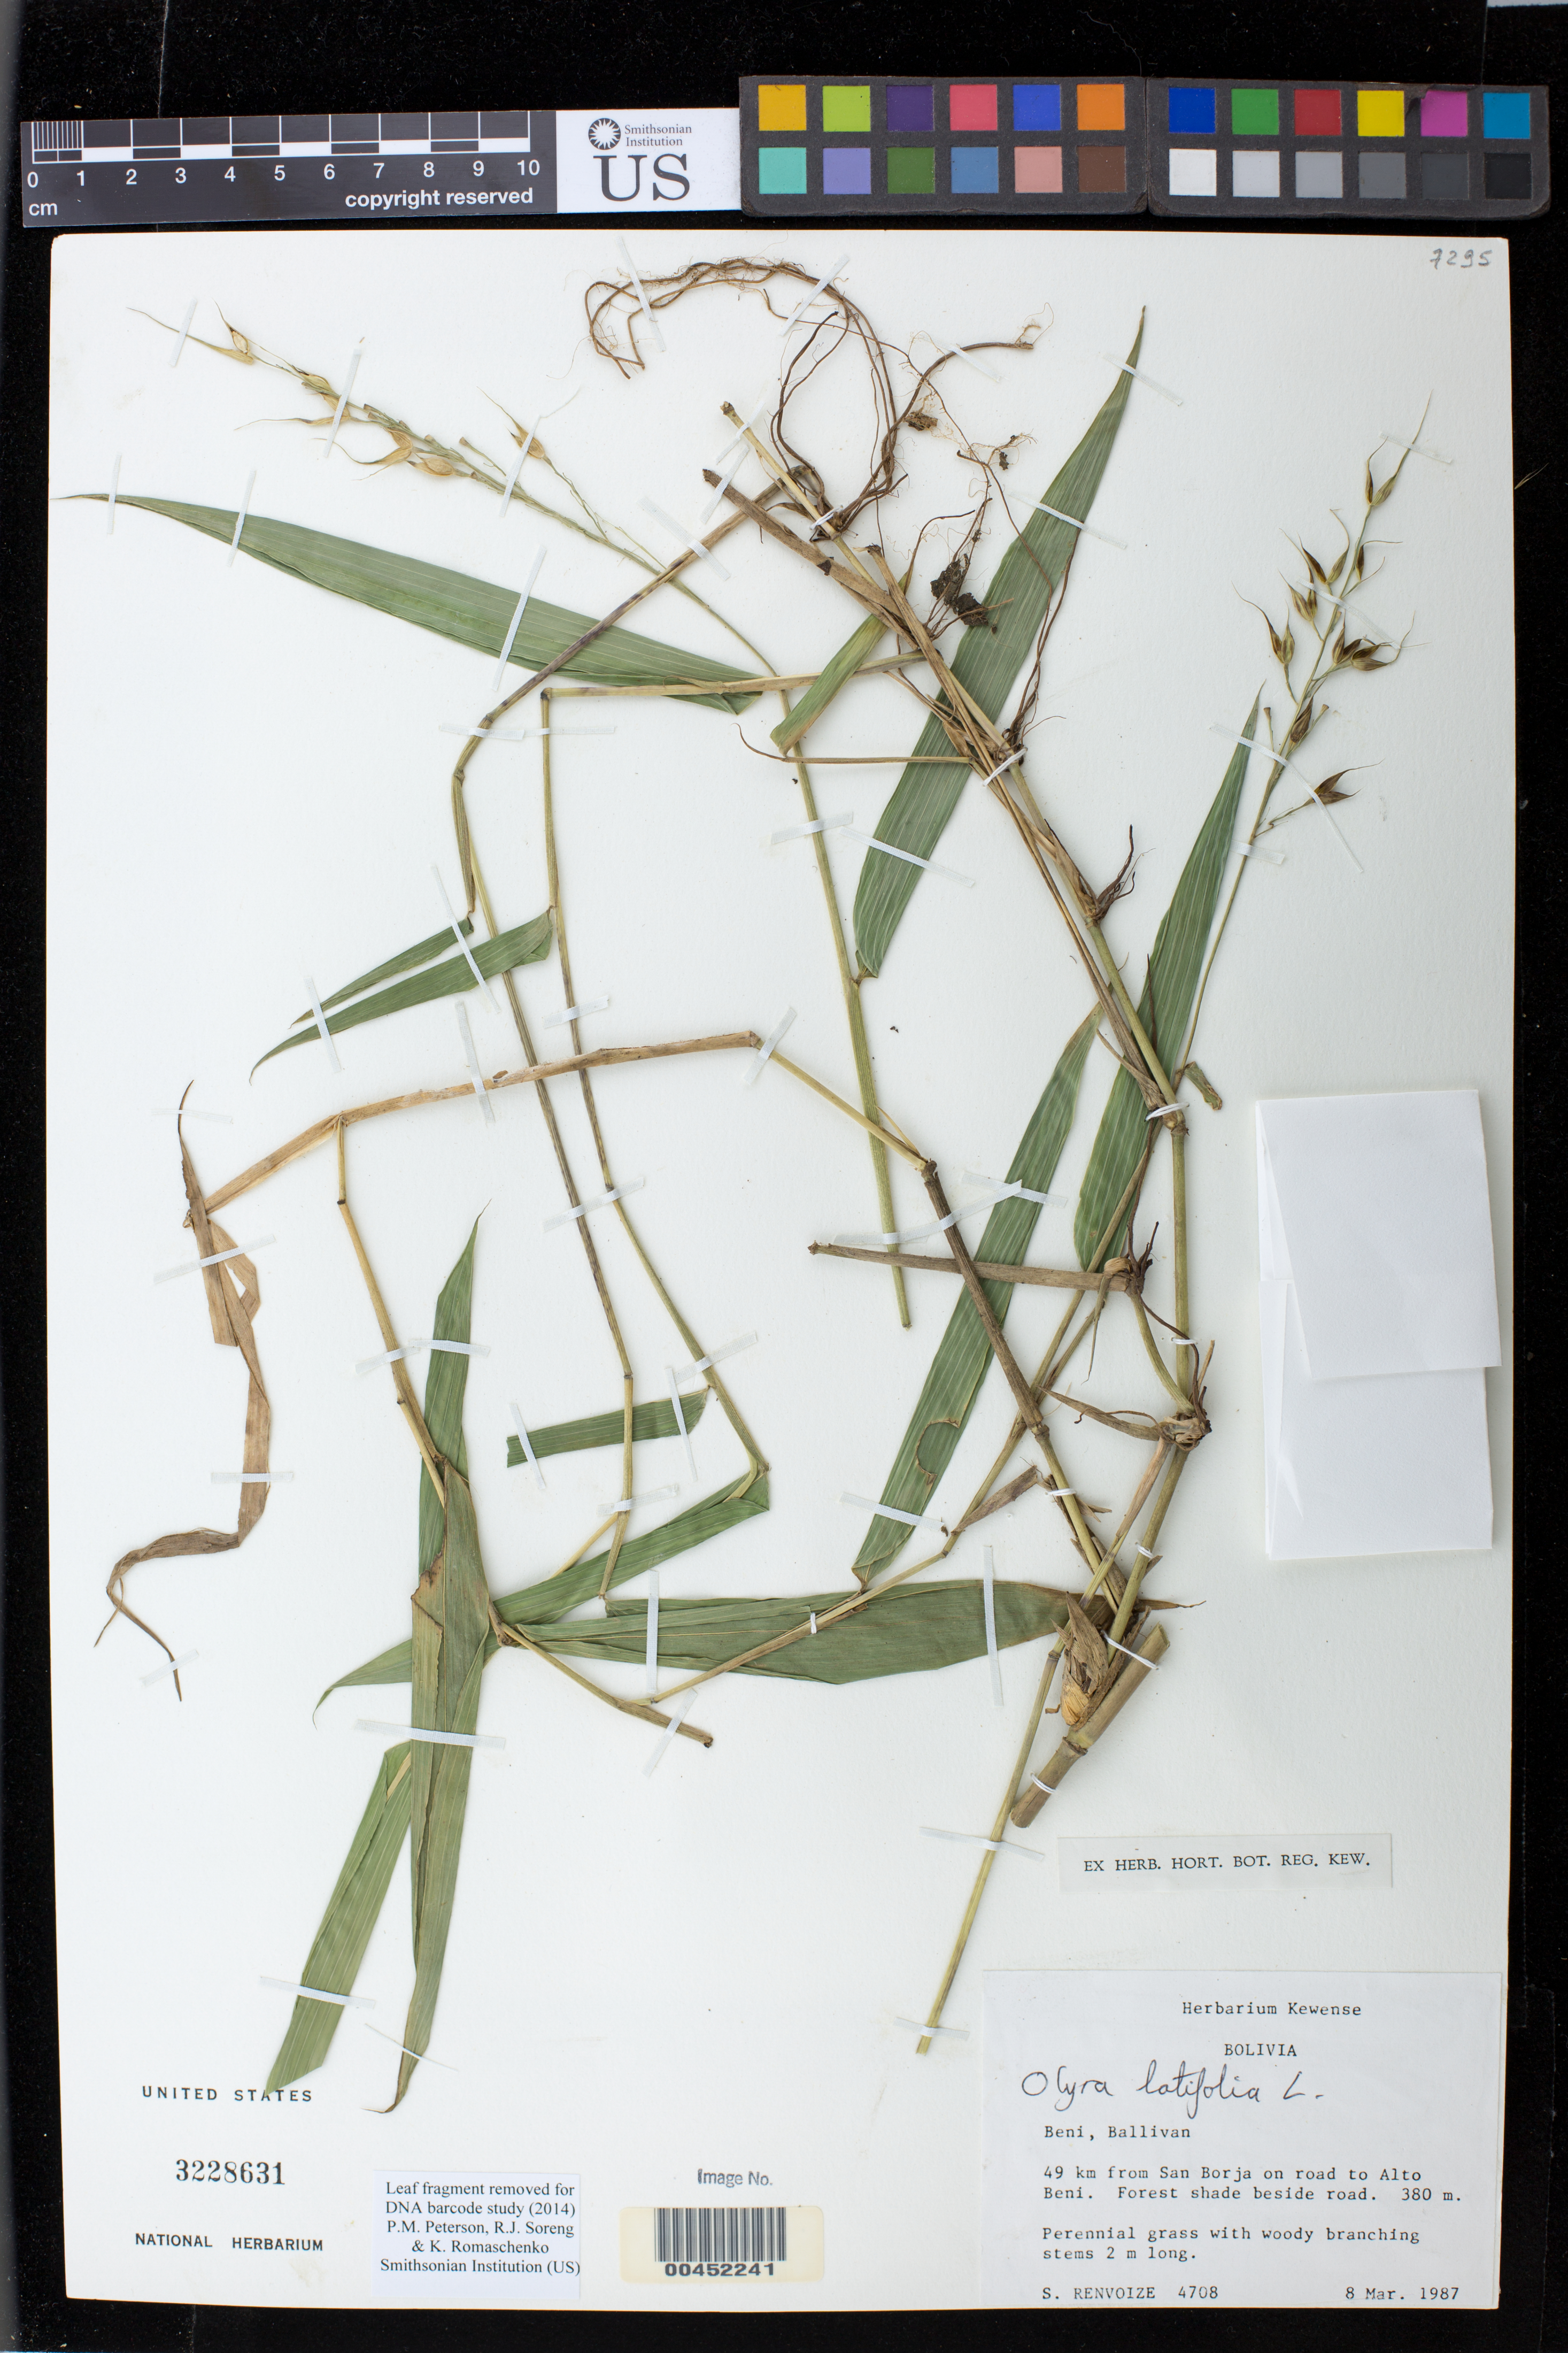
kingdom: Plantae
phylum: Tracheophyta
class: Liliopsida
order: Poales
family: Poaceae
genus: Olyra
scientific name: Olyra latifolia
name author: L.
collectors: S. A. Renvoize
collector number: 4708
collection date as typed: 08 Mar 1987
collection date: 1987-03-08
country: Bolivia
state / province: Beni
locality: Ballivan, 49 km from San Borja on road to Alto Beni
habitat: Forest shade beside road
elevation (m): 380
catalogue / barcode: US 3228631